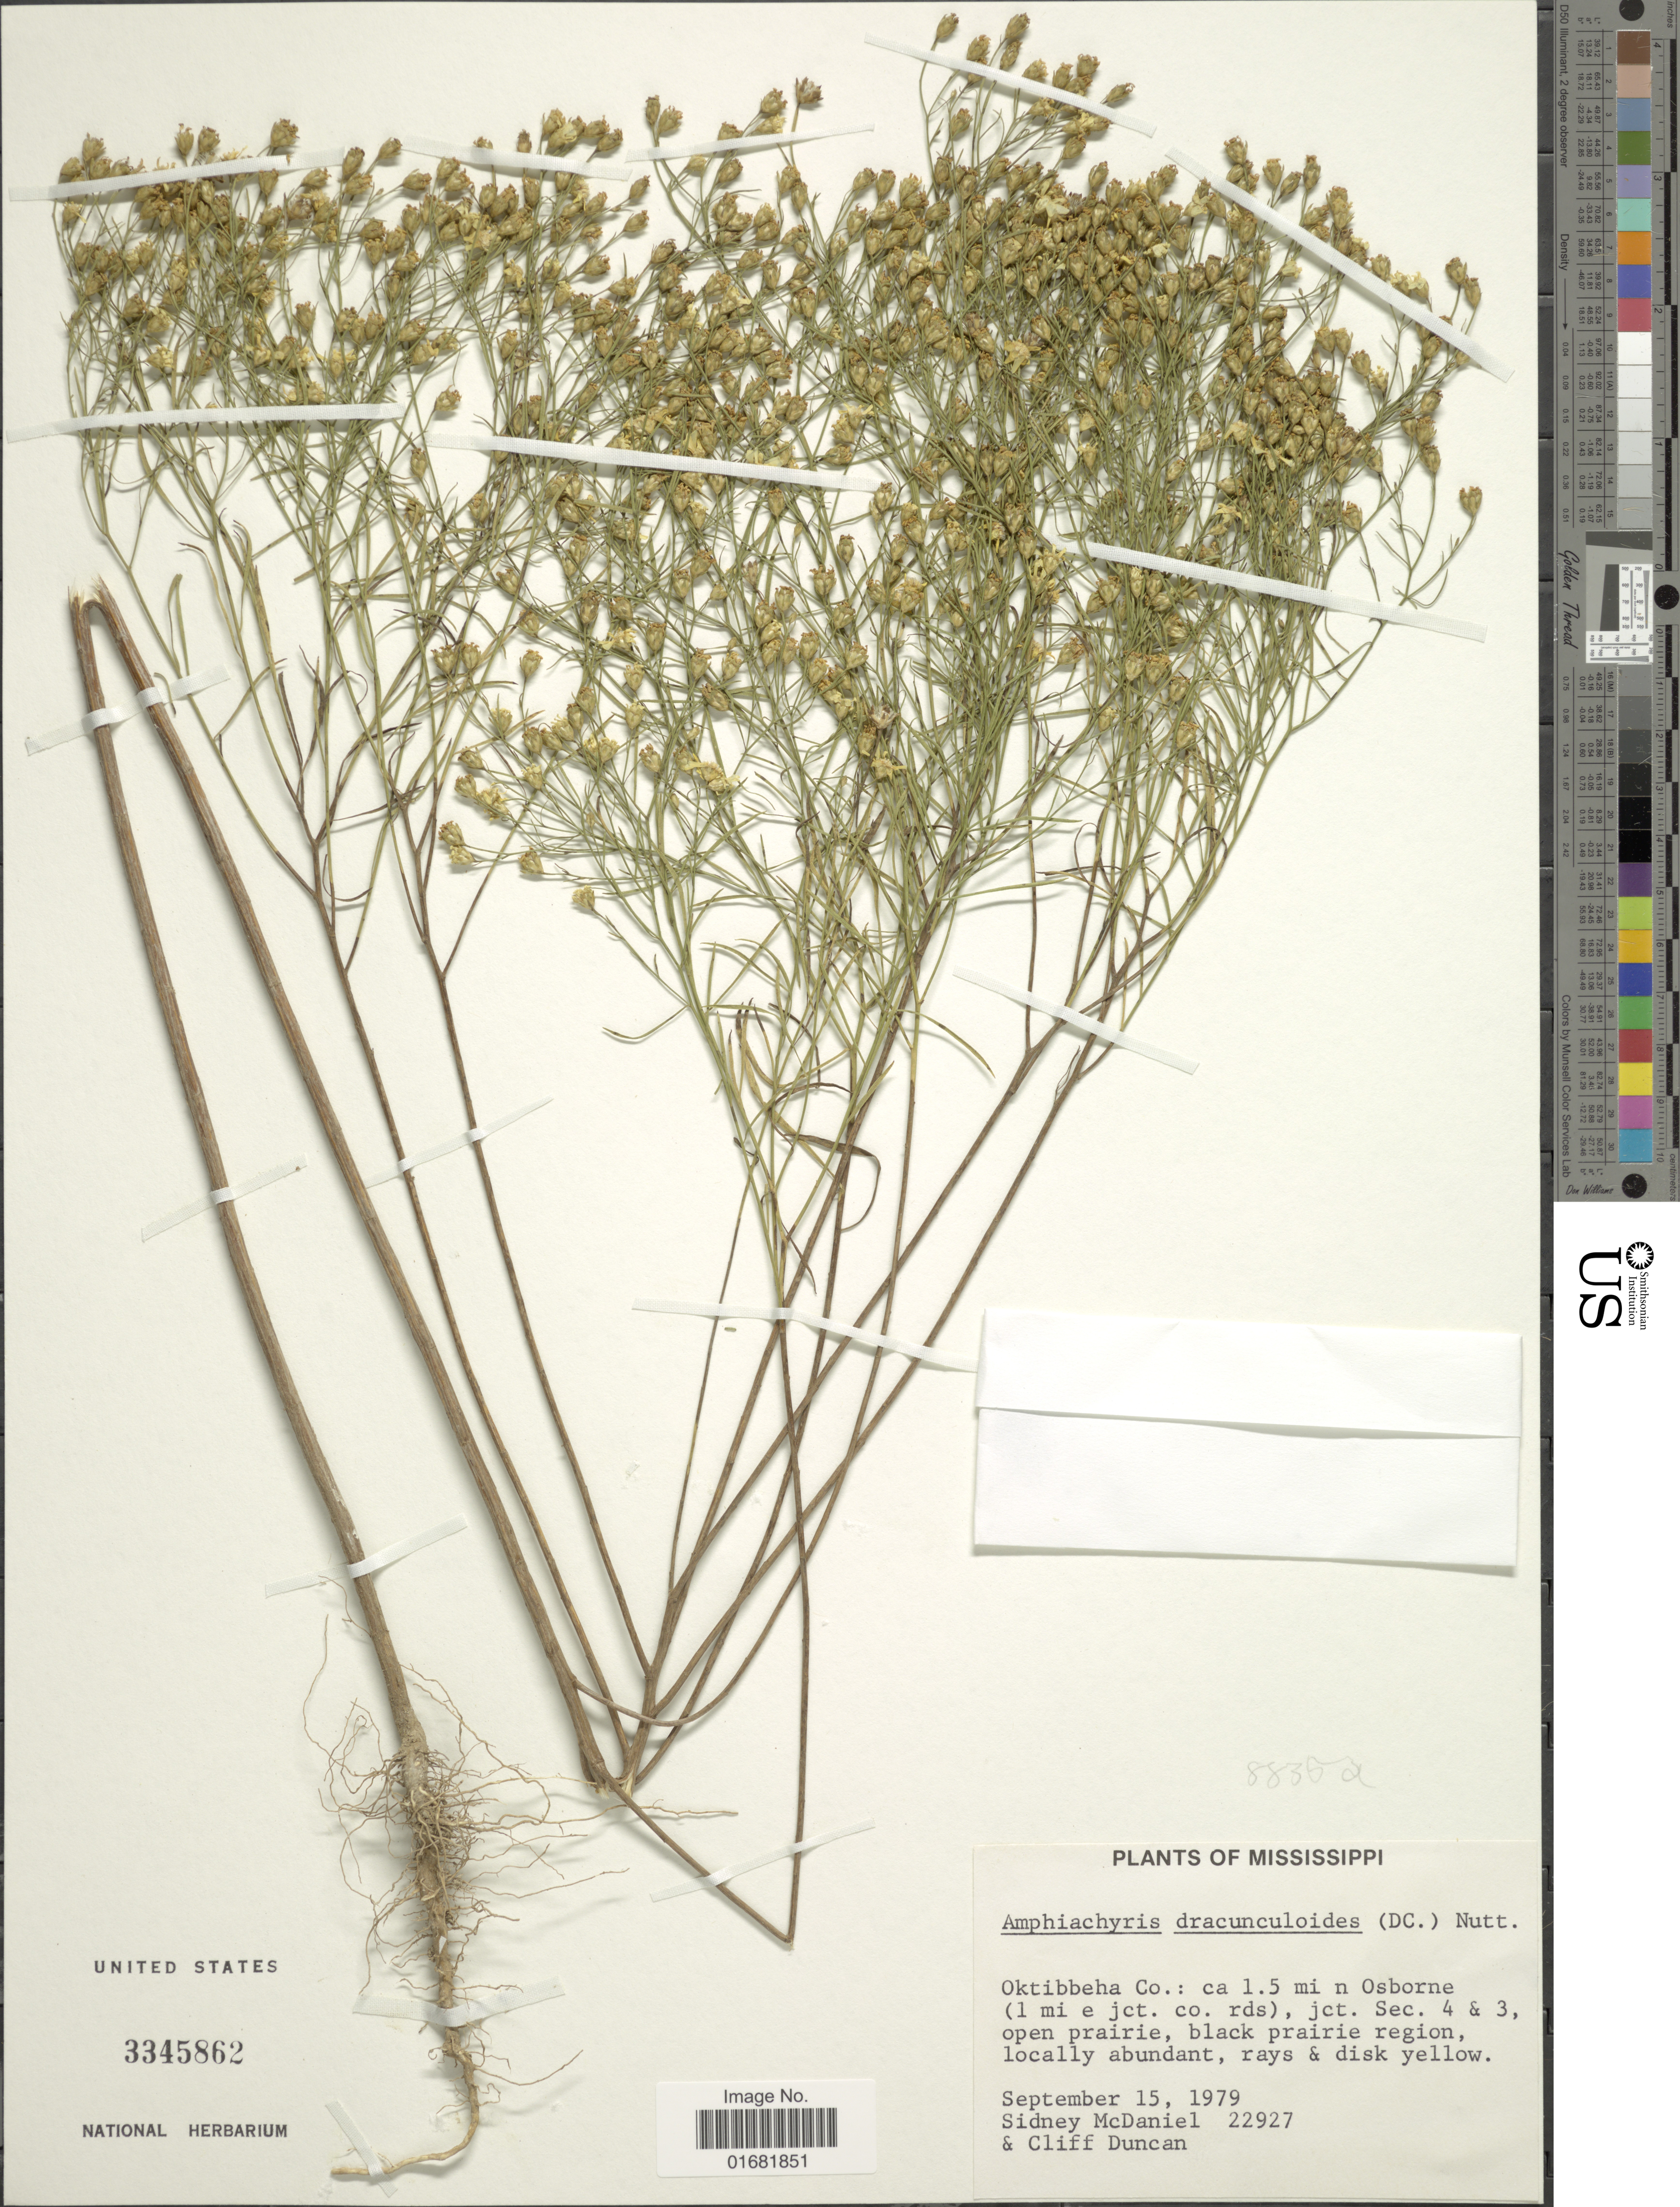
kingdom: Plantae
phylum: Tracheophyta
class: Magnoliopsida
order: Asterales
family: Asteraceae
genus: Amphiachyris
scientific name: Amphiachyris dracunculoides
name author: (DC.) Nutt.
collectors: S. McDaniel & C. Duncan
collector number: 22927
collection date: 1979-09-15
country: United States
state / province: Mississippi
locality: Oktibbeha Co.: ca 1.5 mi n Osborne (1 mi e jct. co. rds), jct. Sec. 4 & 3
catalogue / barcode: US 3345862